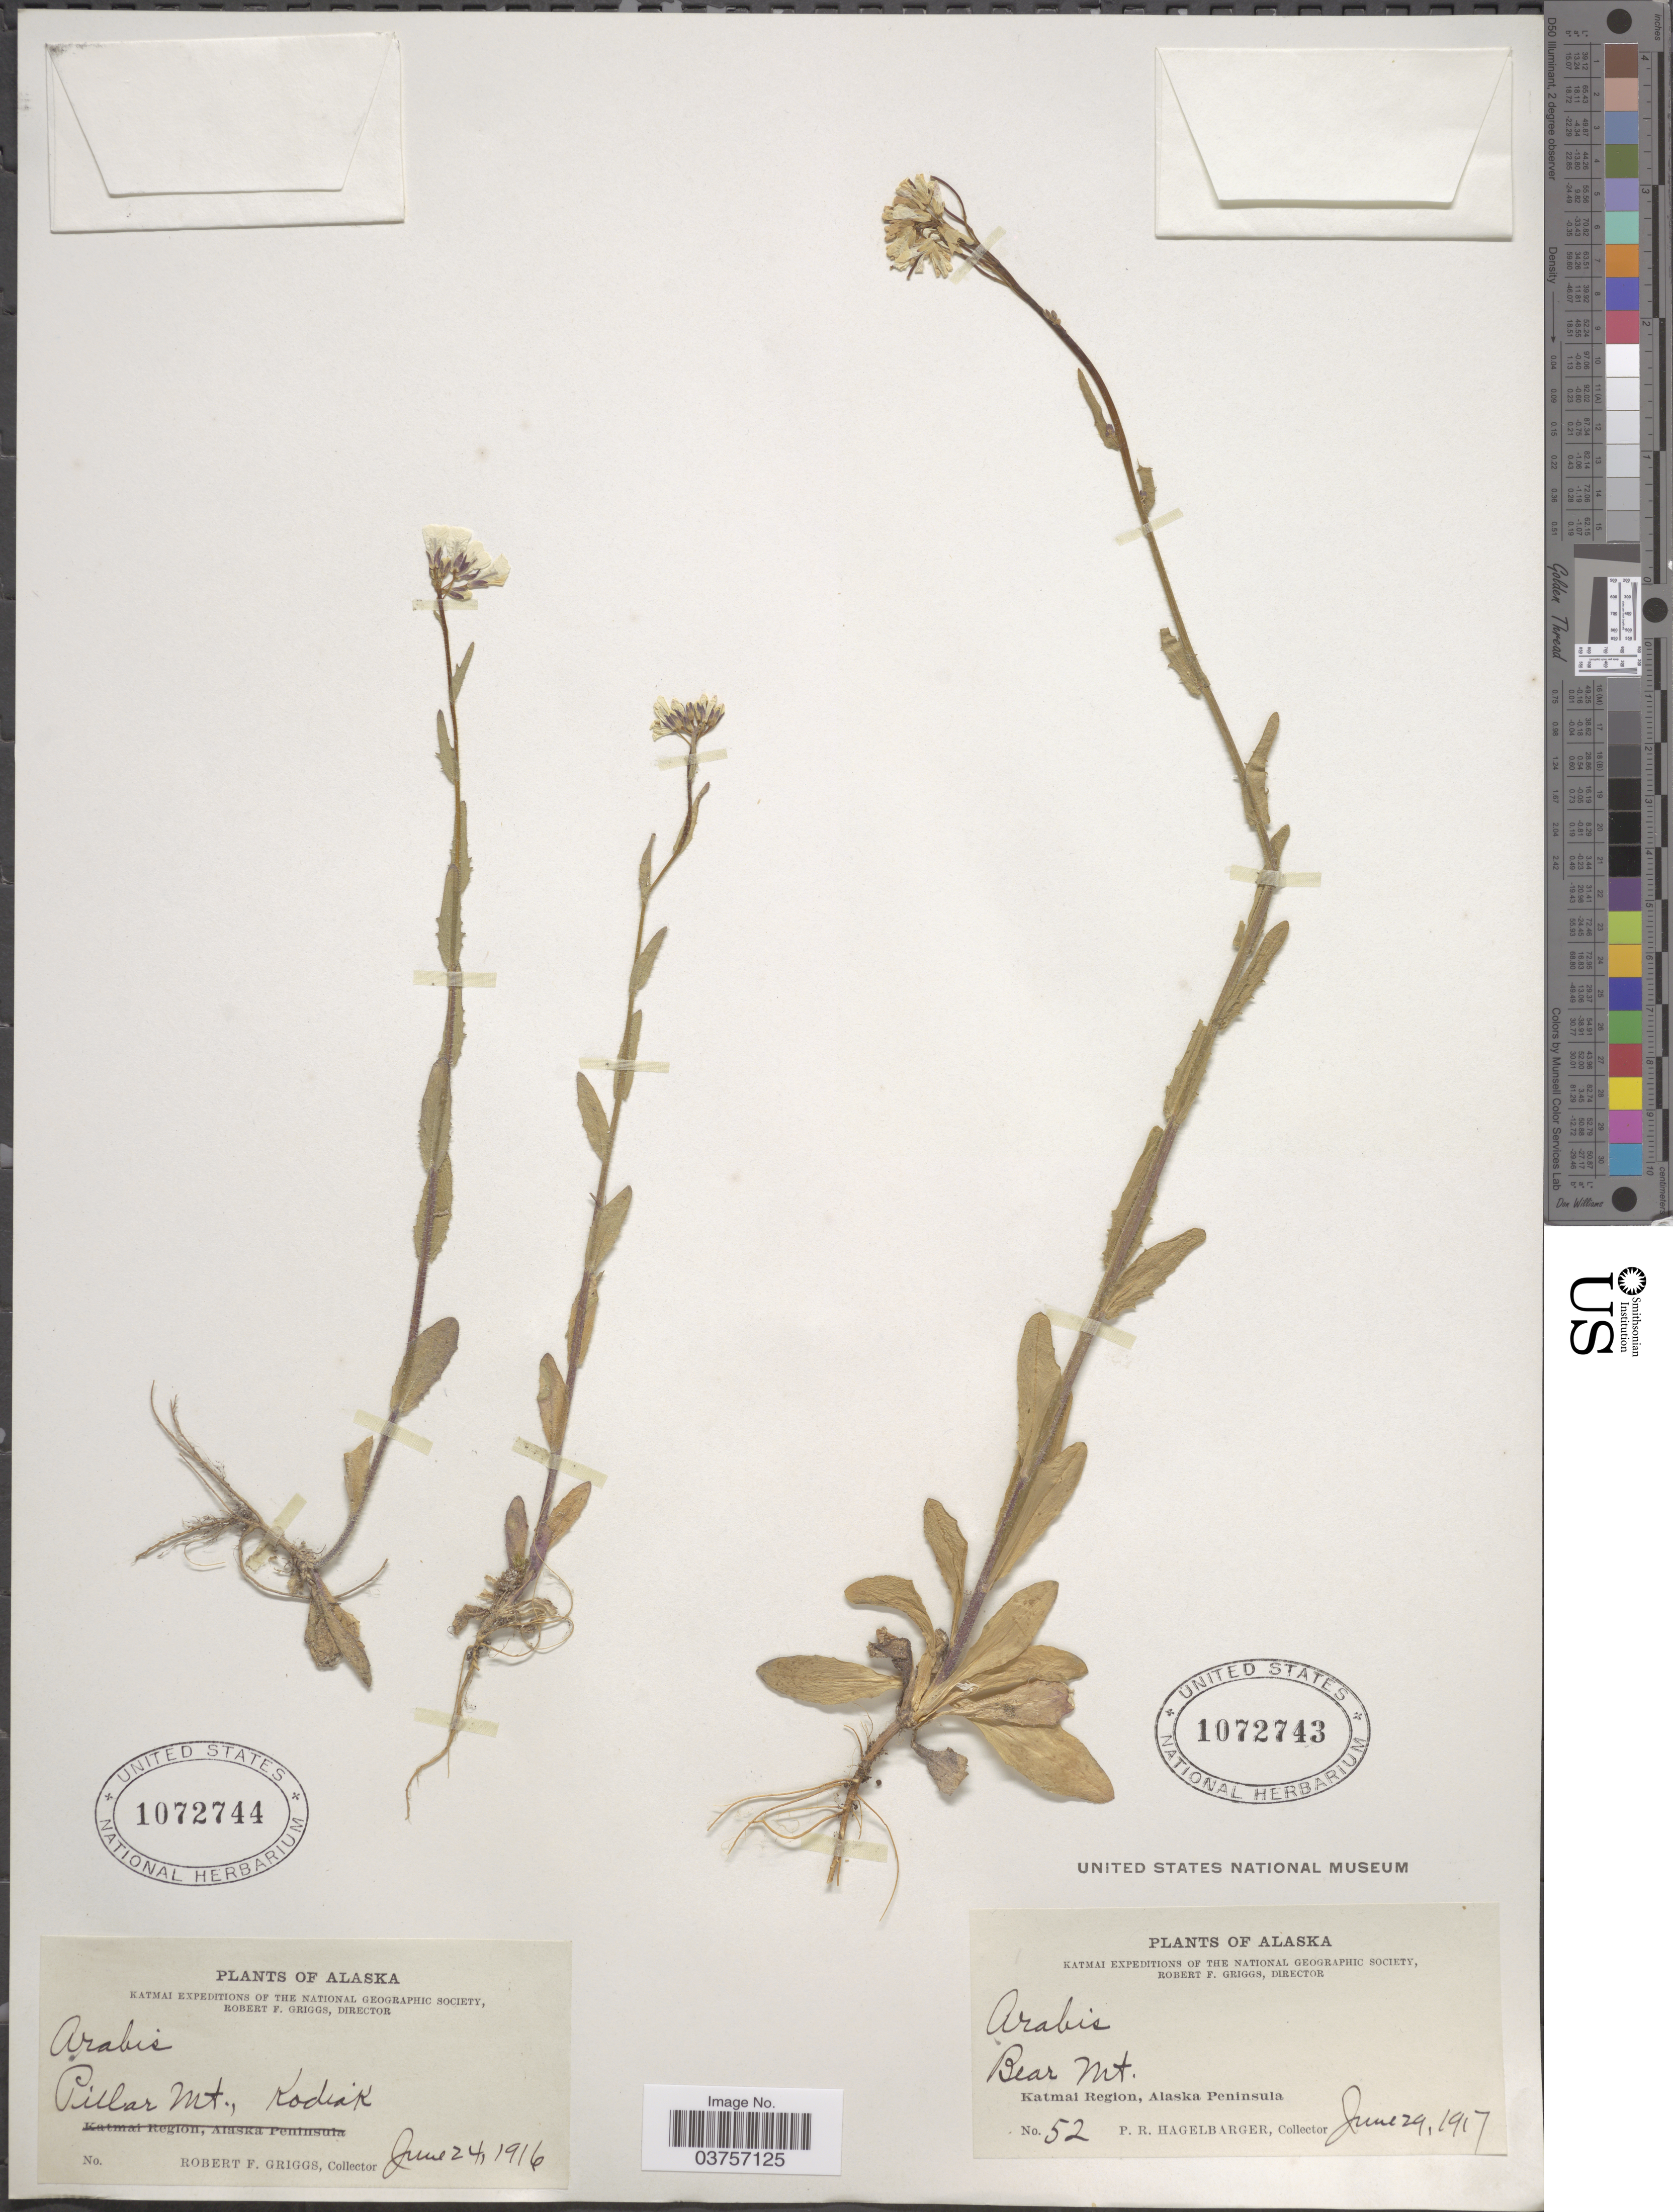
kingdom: Plantae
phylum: Tracheophyta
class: Magnoliopsida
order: Brassicales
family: Brassicaceae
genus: Arabis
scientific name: Arabis hirsuta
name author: (L.) Scop.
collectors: P. Hagelbarger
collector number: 52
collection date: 1917-06-29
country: United States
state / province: Alaska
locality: Bear Mt. Katmai Region, Alaska Peninsula.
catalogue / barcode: US 1072743-2